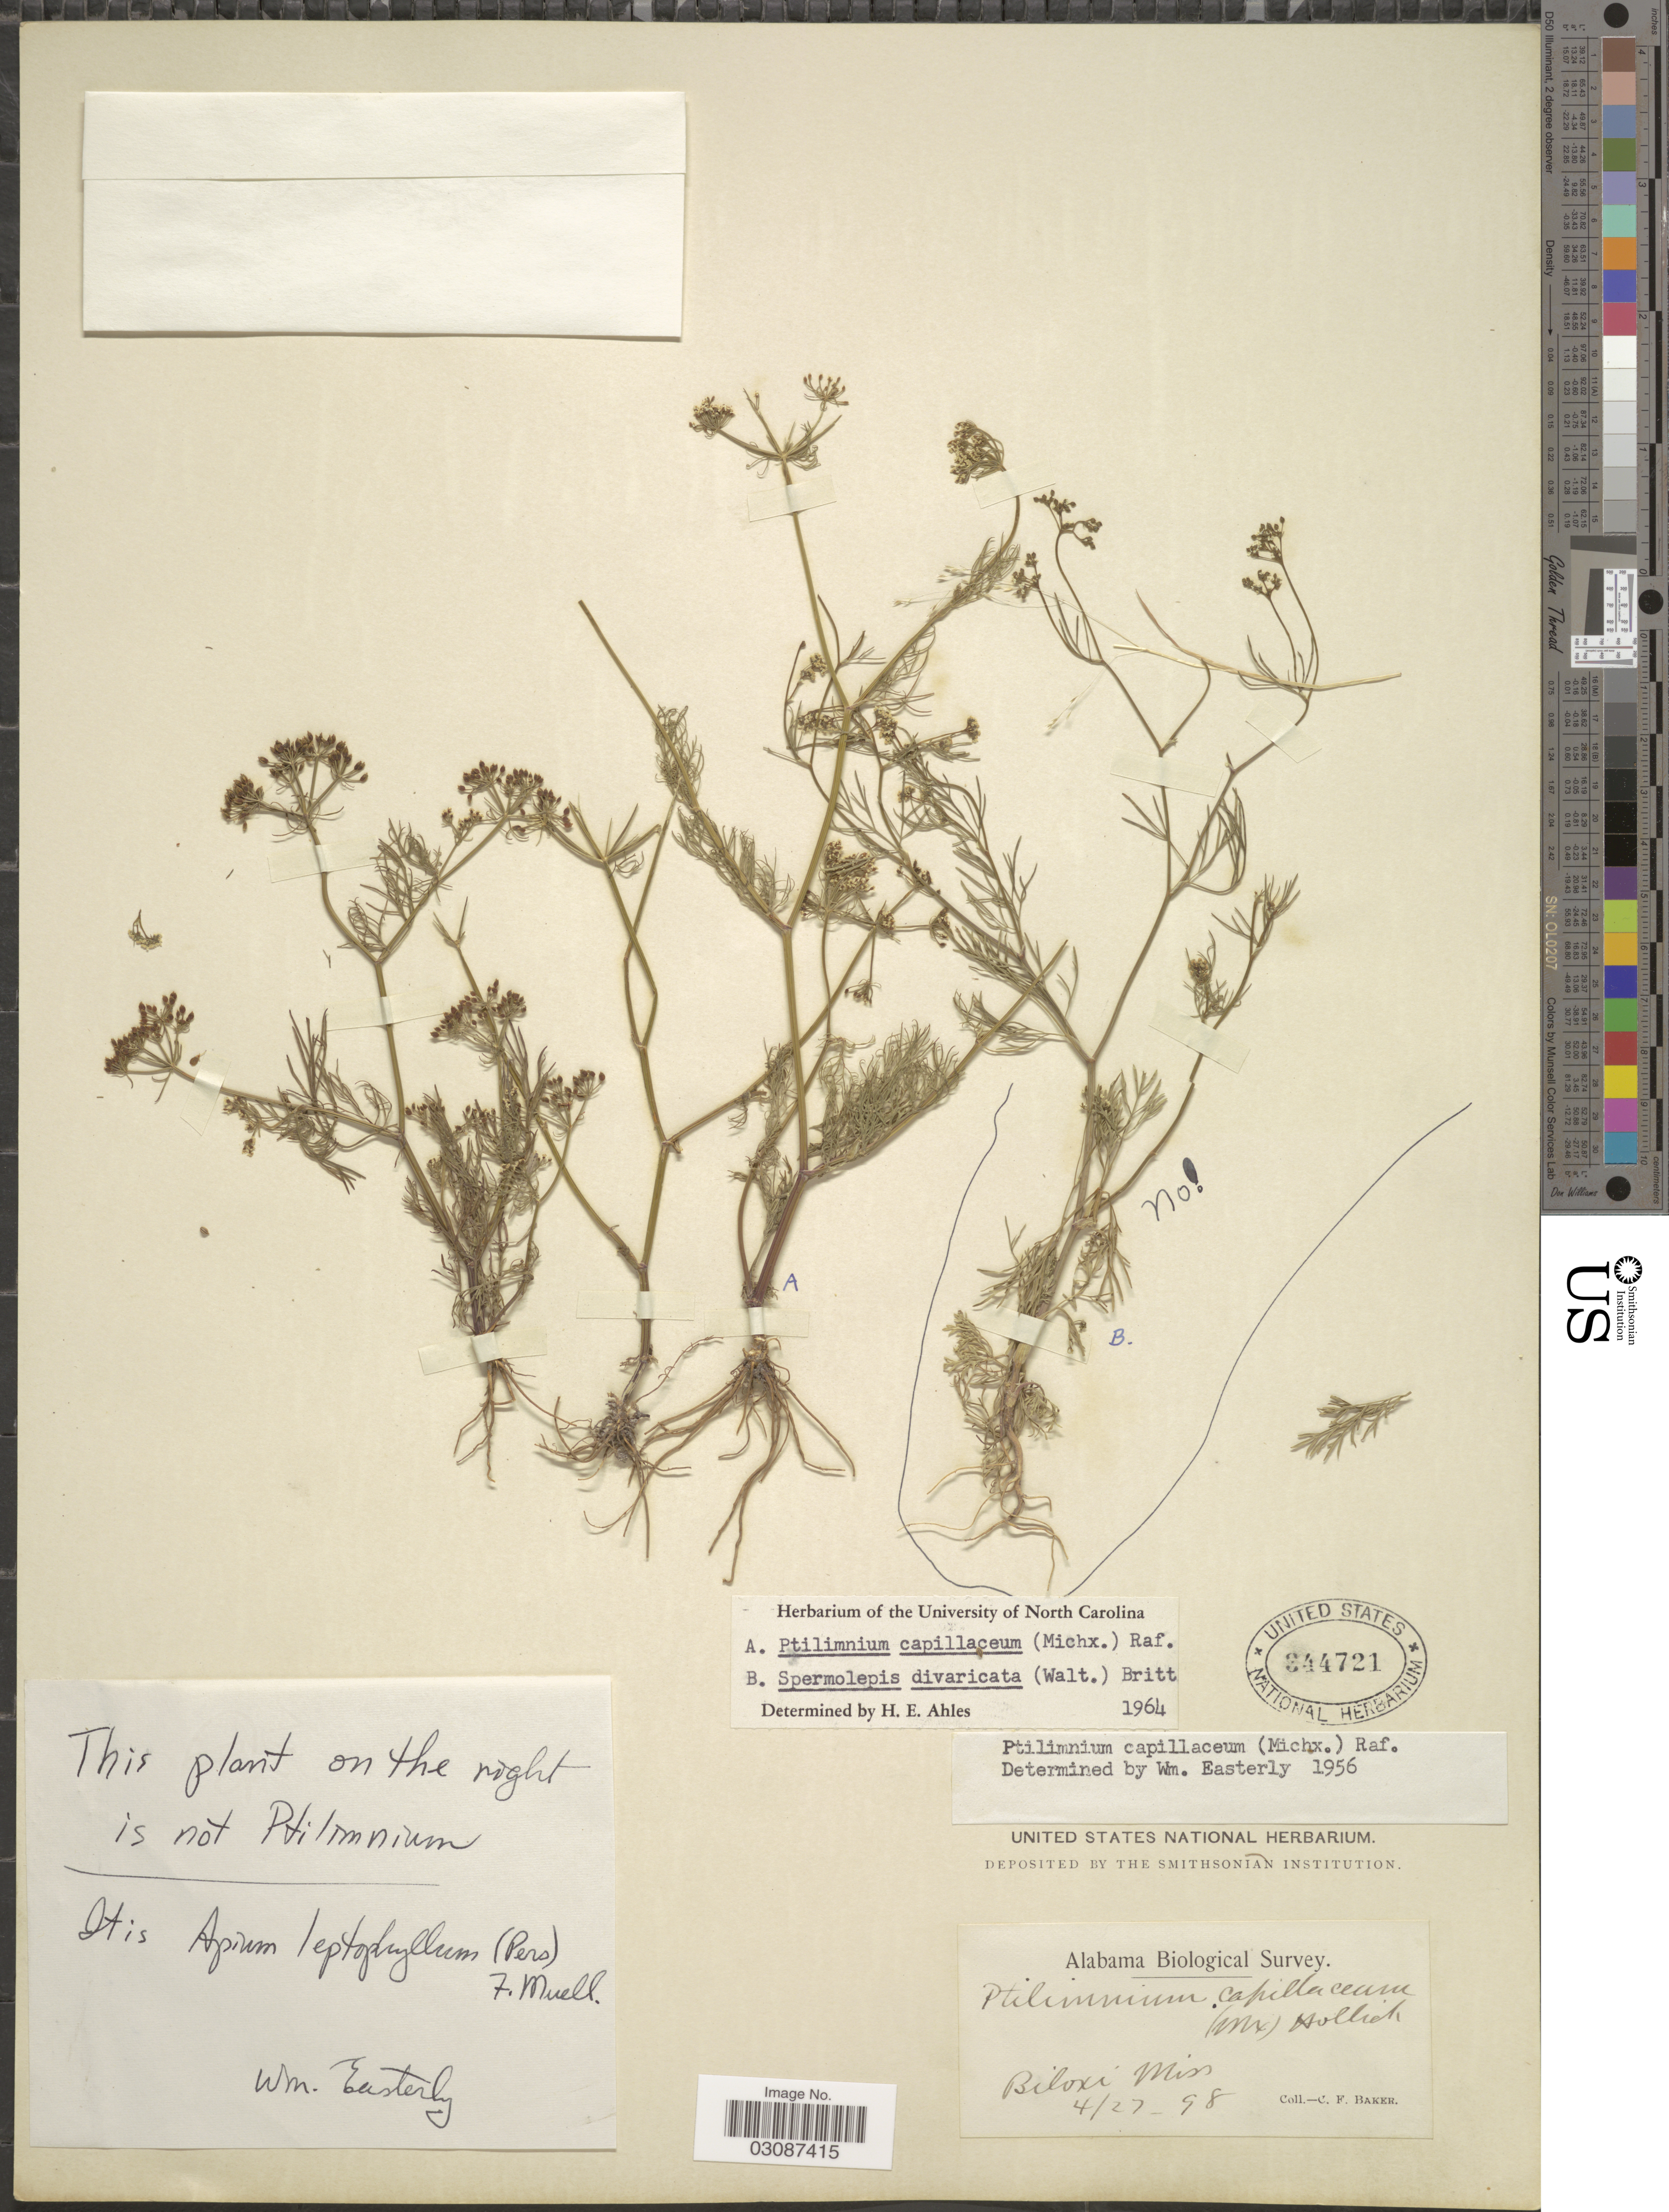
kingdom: Plantae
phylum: Tracheophyta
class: Magnoliopsida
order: Apiales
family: Apiaceae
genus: Ptilimnium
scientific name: Ptilimnium capillaceum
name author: (Michx.) Raf.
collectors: C. F. Baker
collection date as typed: Transcribed d/m/y: 27/4/98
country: United States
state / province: Alabama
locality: Biloxi.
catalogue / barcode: US 344721